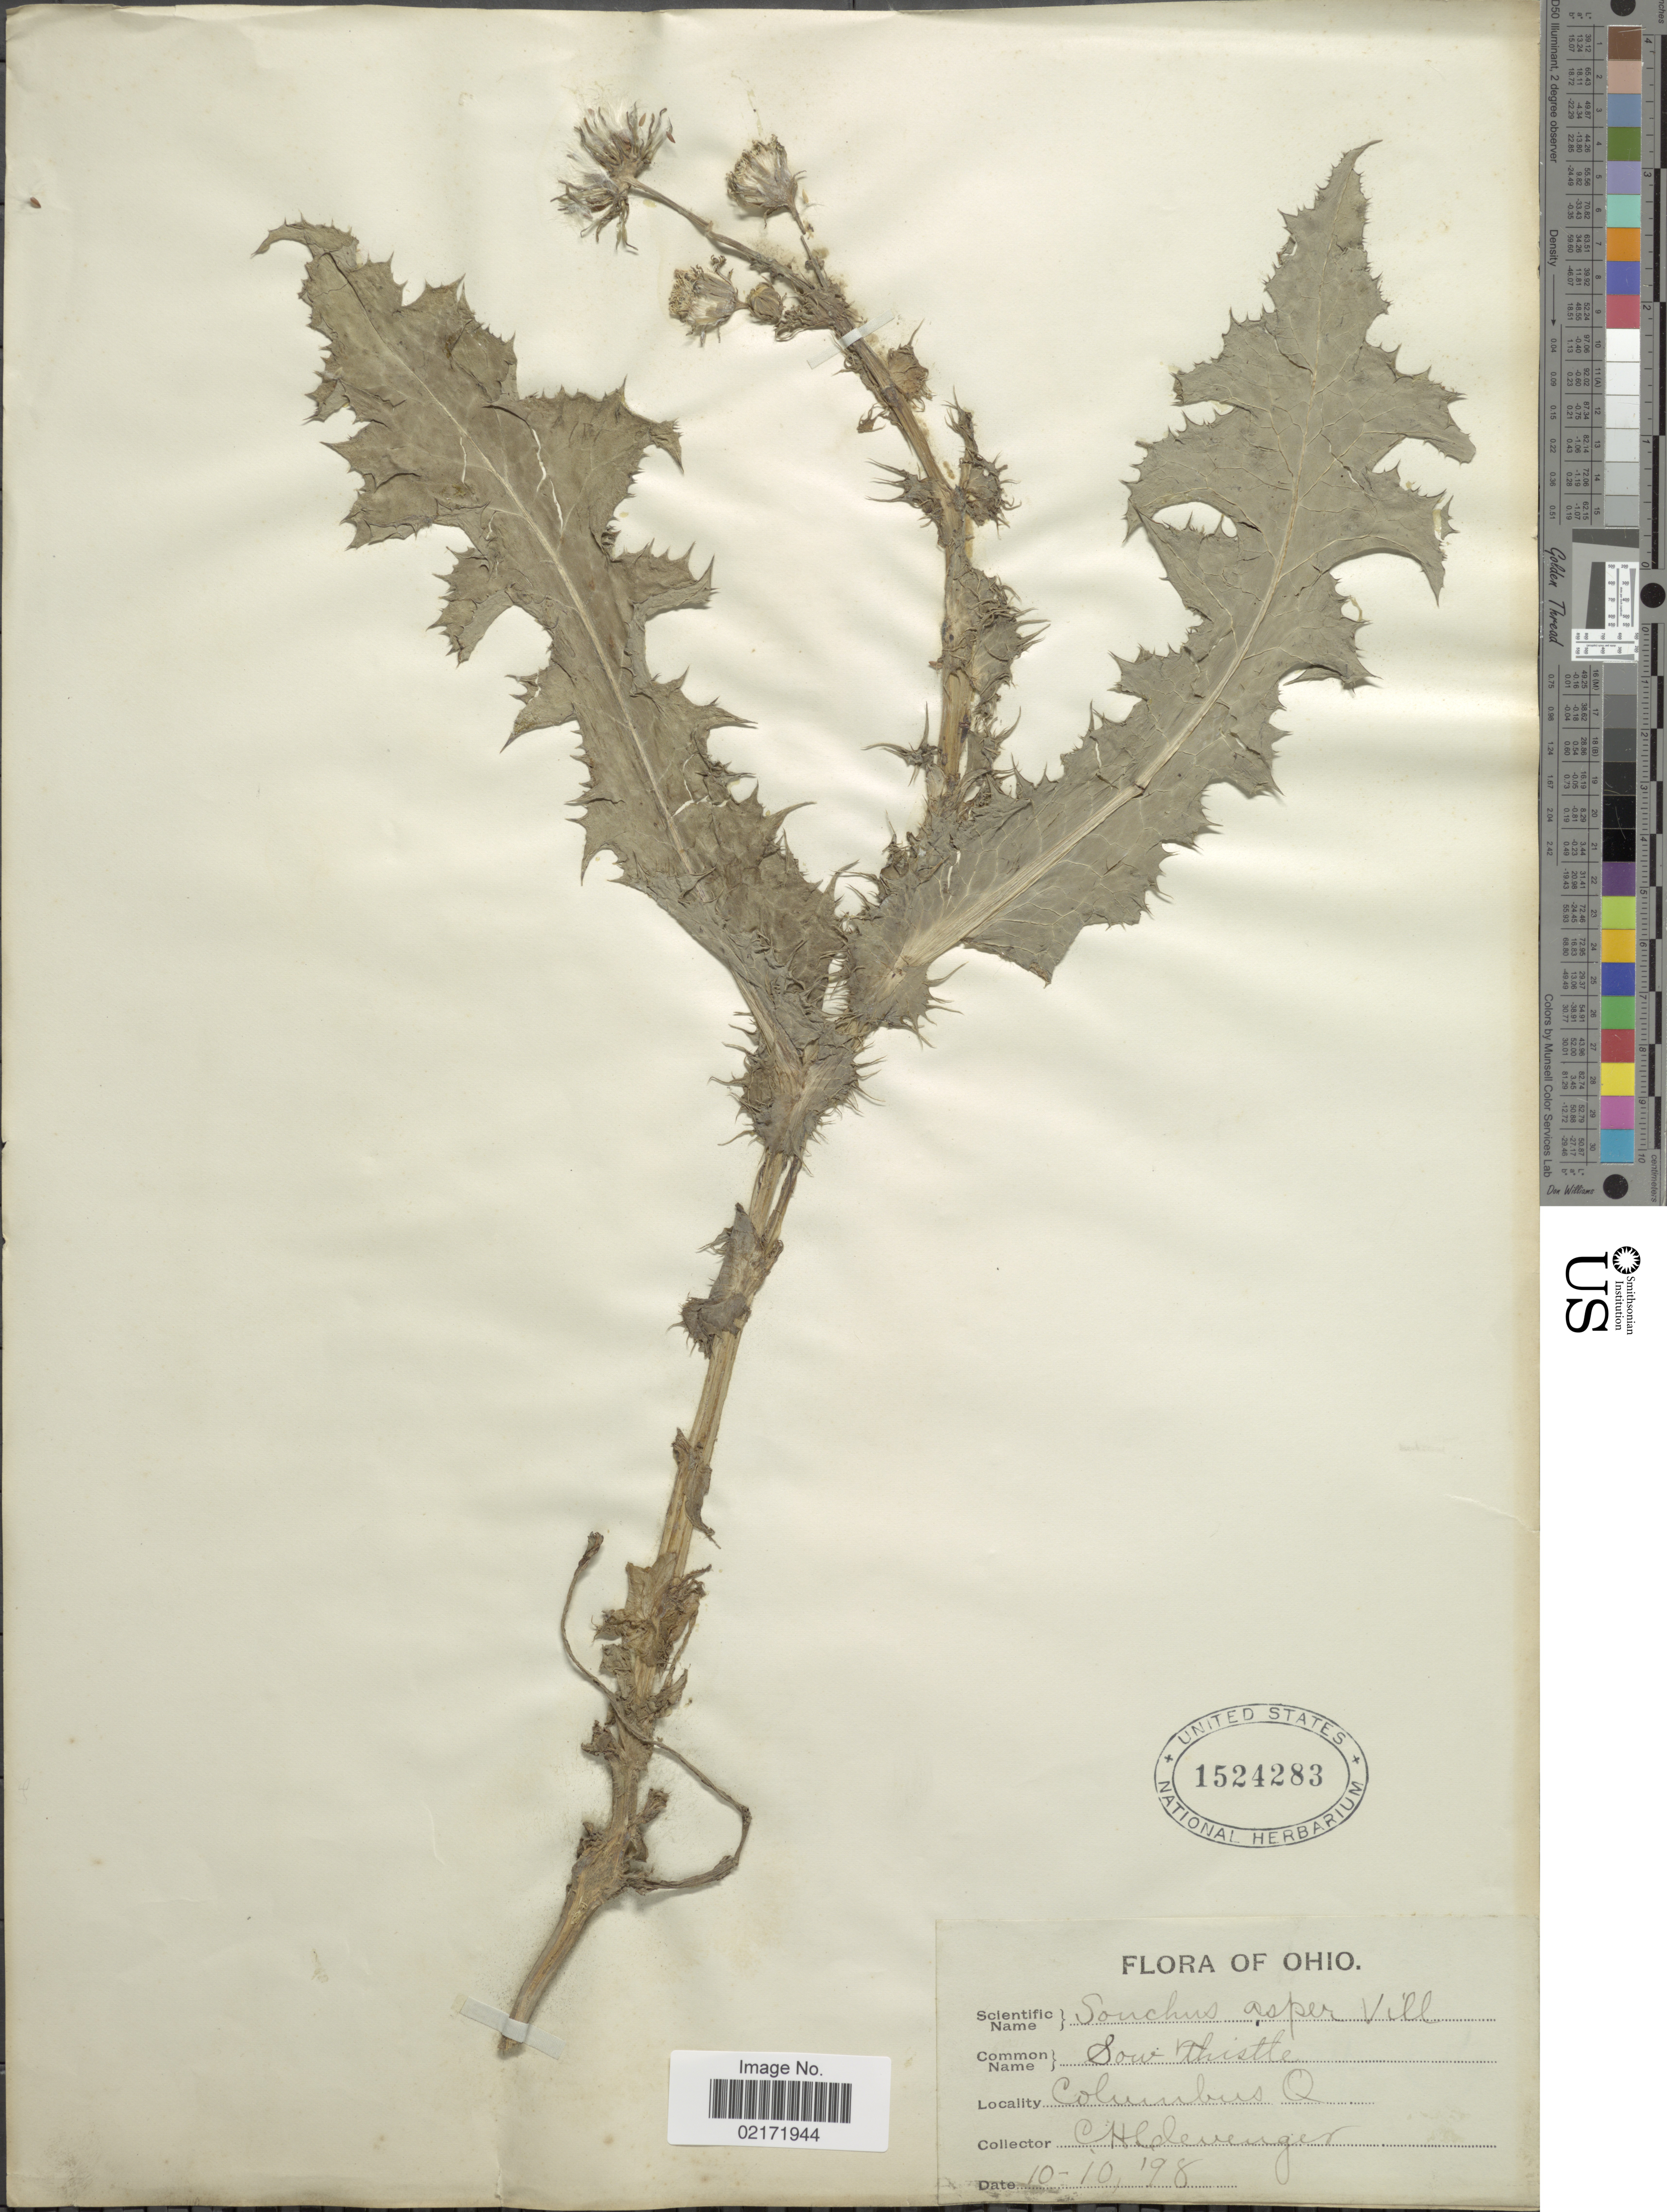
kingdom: Plantae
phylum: Tracheophyta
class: Magnoliopsida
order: Asterales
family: Asteraceae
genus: Sonchus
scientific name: Sonchus asper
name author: (L.) Hill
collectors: C. H. Clevenger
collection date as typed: Transcribed d/m/y: 10/10/98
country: United States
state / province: Ohio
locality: Colombus O.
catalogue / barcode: US 1524283